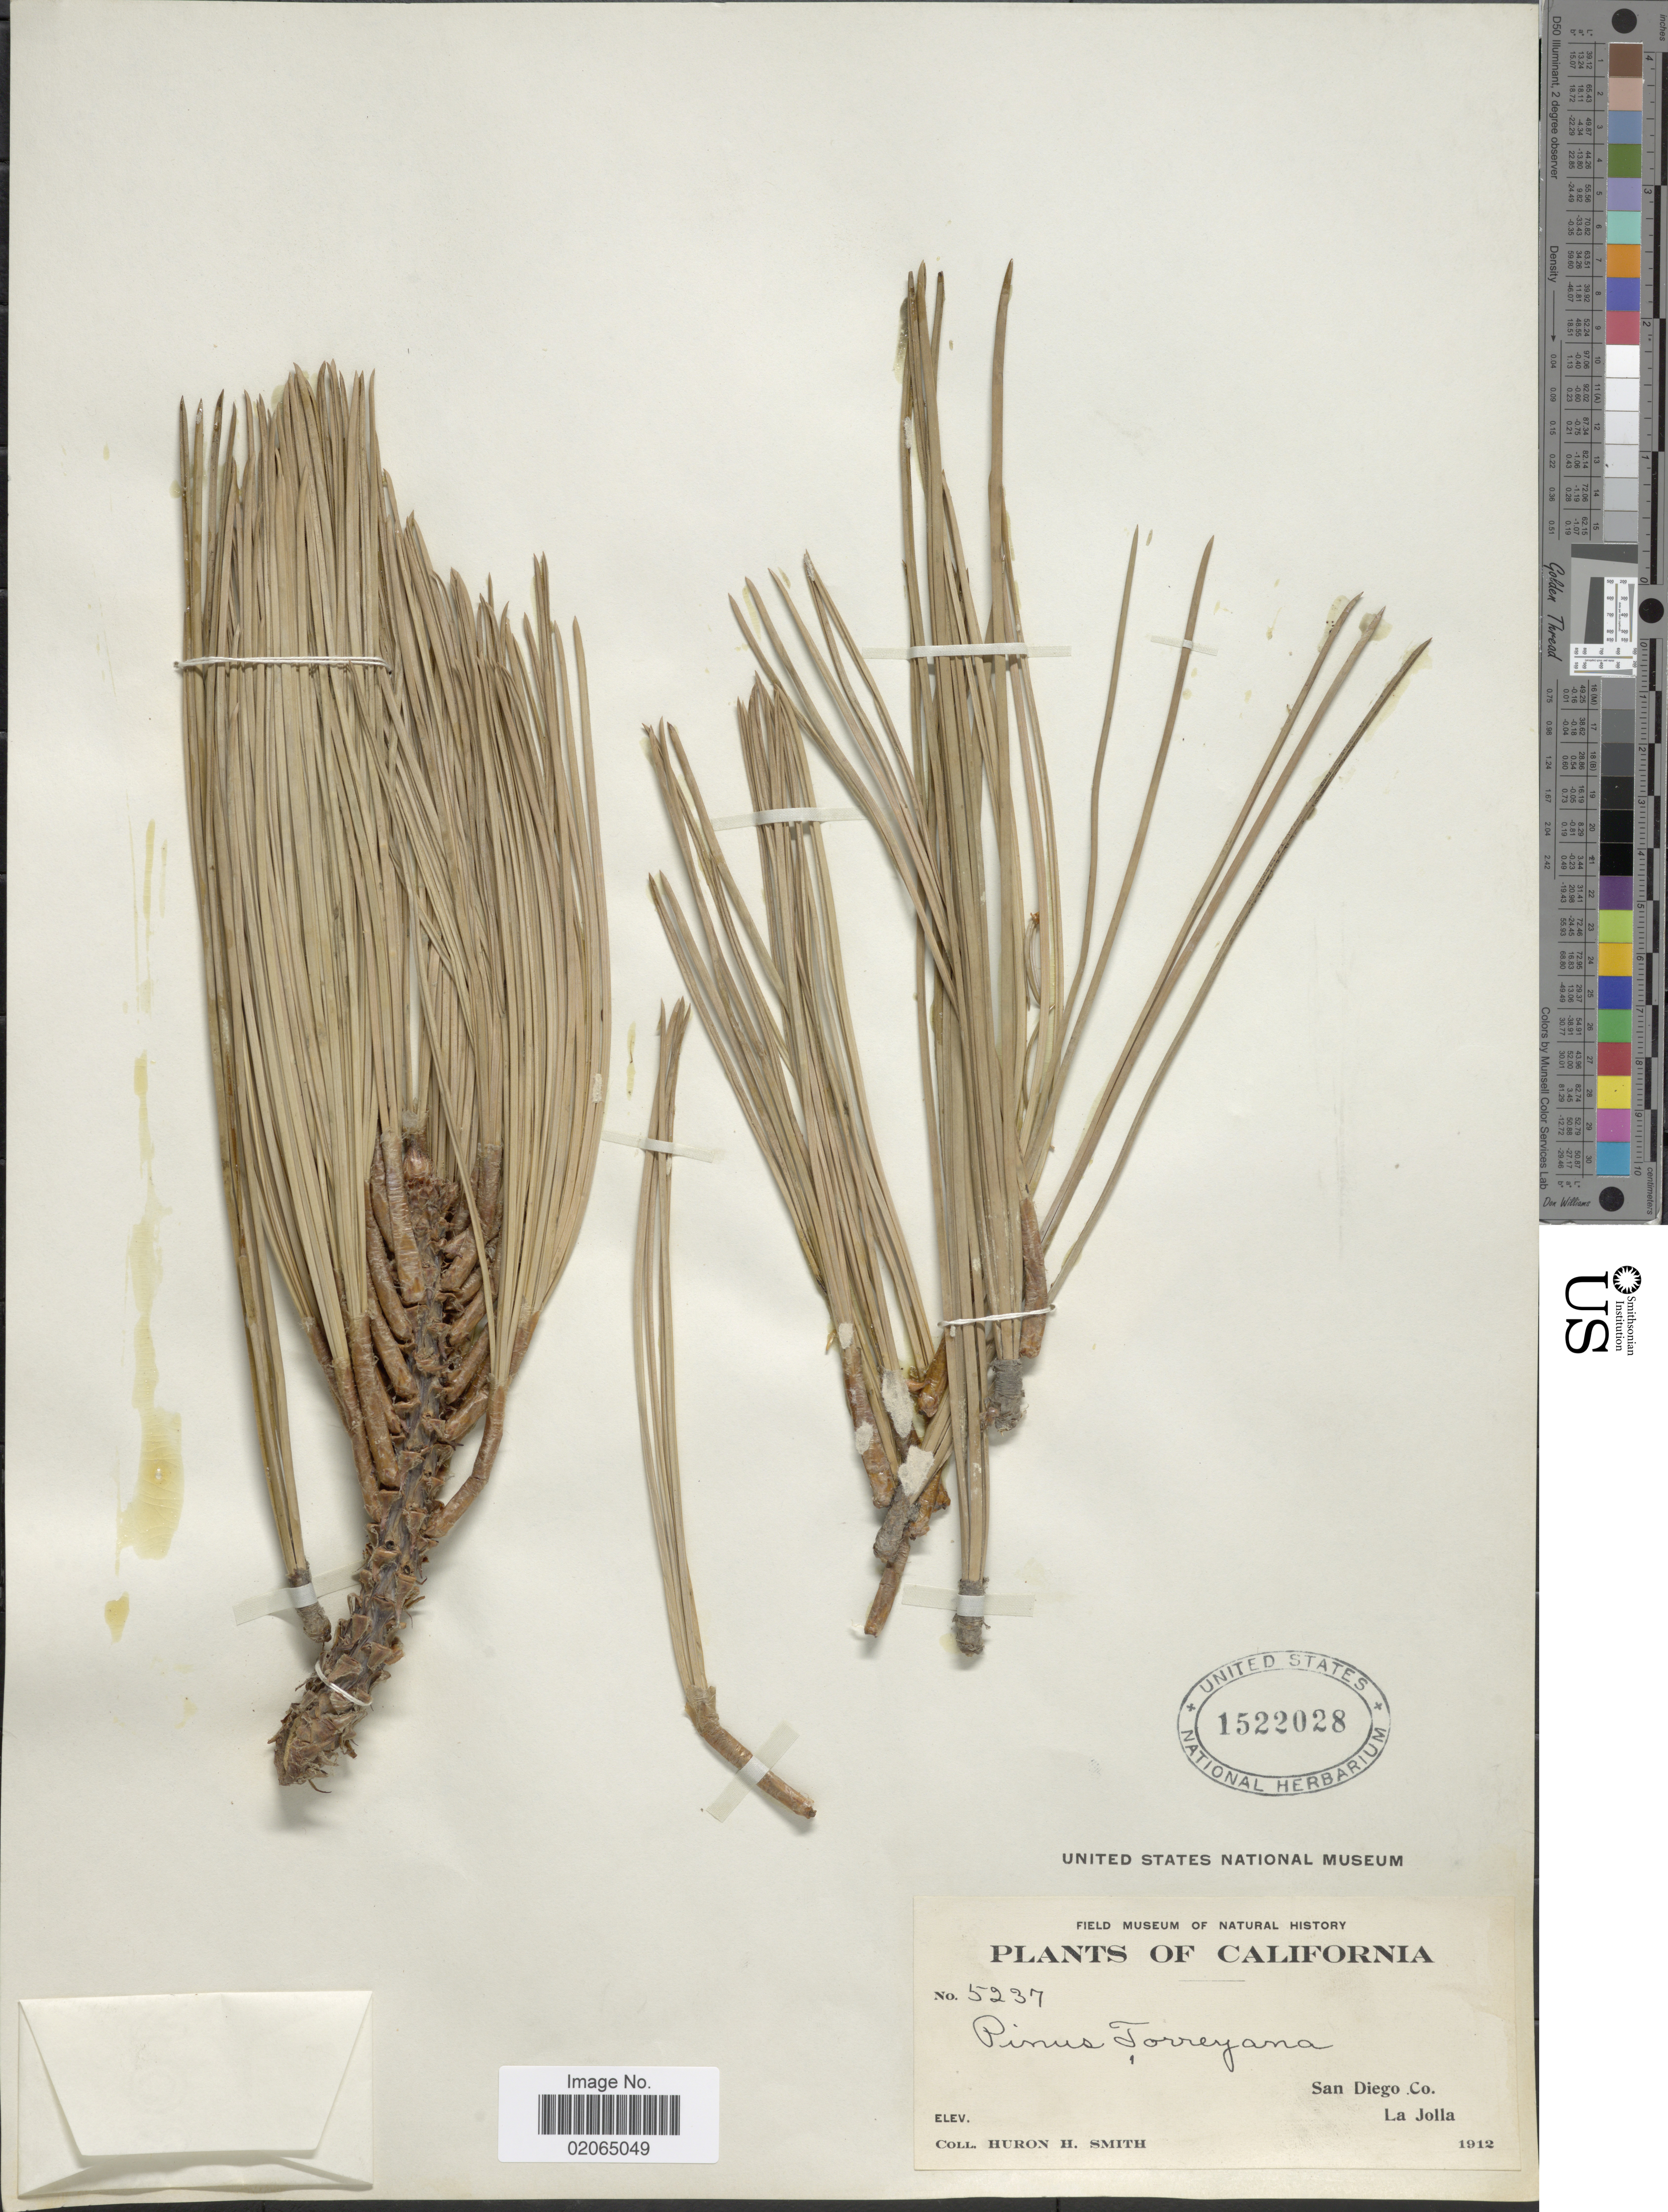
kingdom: Plantae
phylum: Tracheophyta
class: Pinopsida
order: Pinales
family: Pinaceae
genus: Pinus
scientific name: Pinus torreyana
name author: Parry ex Carrière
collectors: Huron H. Smith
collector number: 5237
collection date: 1912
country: United States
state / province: California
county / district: San Diego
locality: San Diego Co. La Jolla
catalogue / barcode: US 1522028